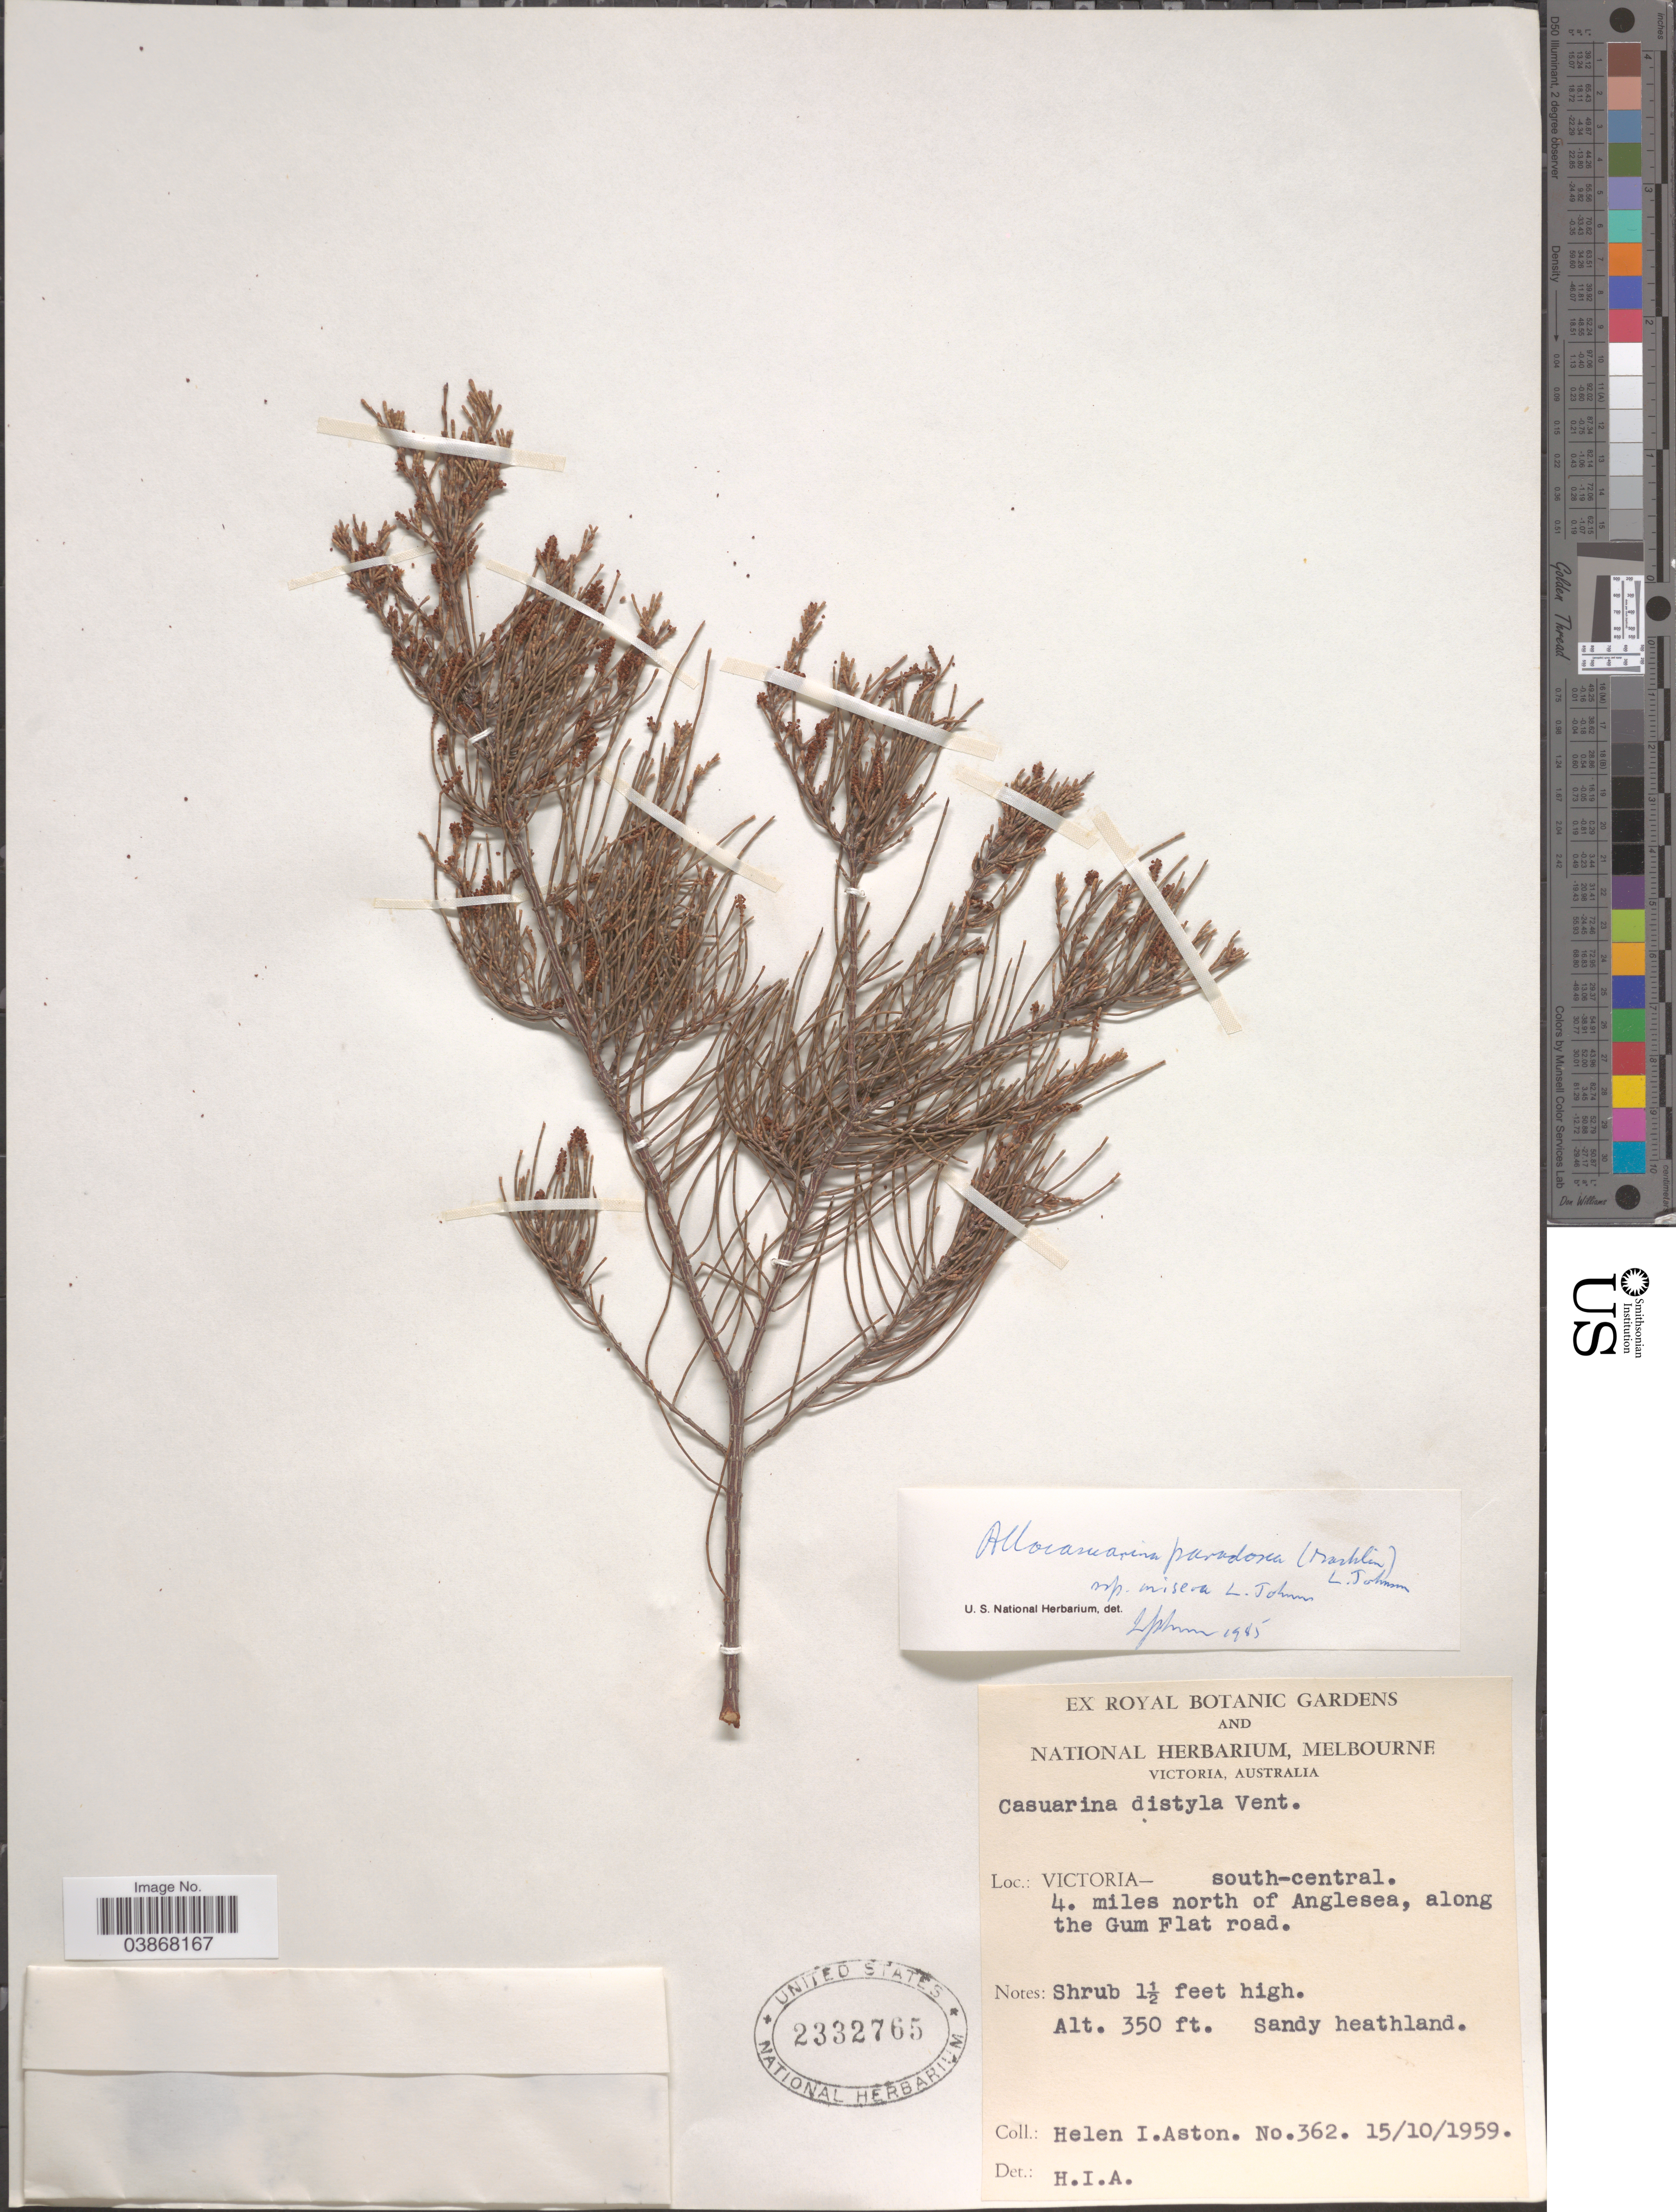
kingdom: Plantae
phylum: Tracheophyta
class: Magnoliopsida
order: Fagales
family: Casuarinaceae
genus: Allocasuarina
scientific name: Allocasuarina paradoxa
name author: L.A.S. Johnson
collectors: H. I. Aston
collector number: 362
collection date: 1959-10-15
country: Australia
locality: Victoria- south-central. 4. miles north of Anglesea, along the Gum Flat road.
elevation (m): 107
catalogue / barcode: US 2332765